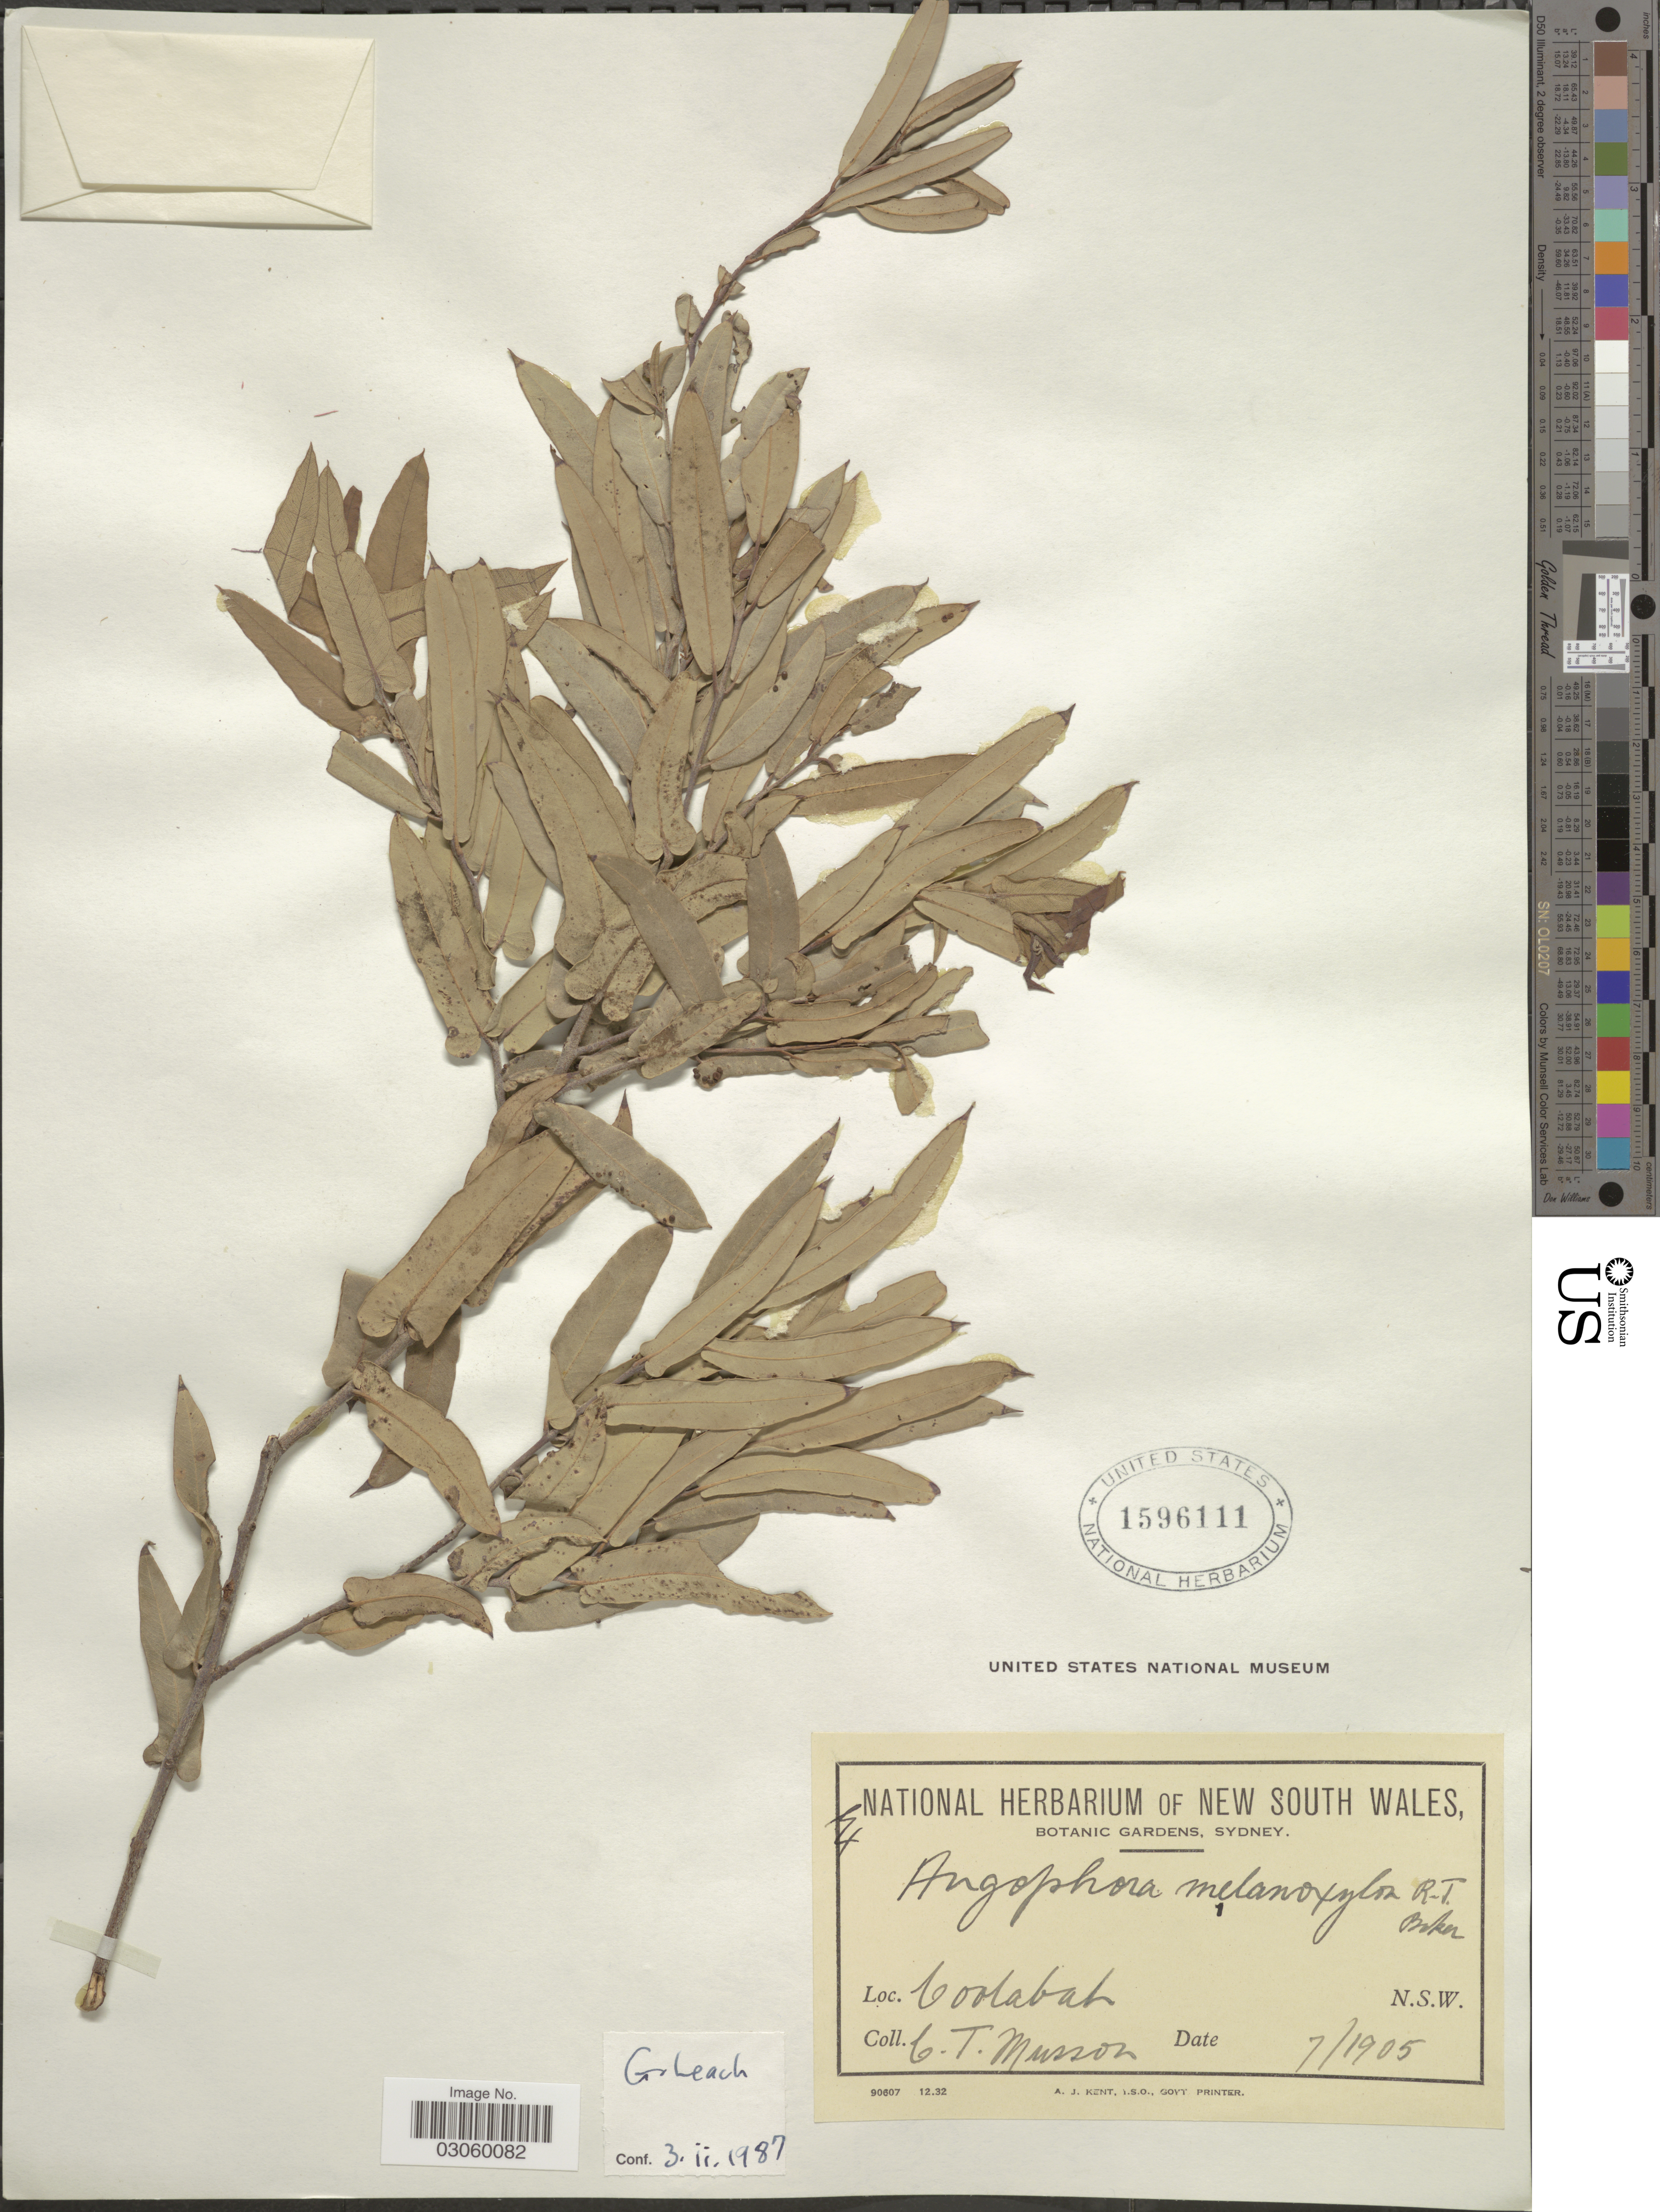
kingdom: Plantae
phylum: Tracheophyta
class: Magnoliopsida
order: Myrtales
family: Myrtaceae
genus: Angophora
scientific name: Angophora melanoxylon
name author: F. Muell. ex R.T. Baker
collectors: C. Musson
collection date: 1905-07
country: Australia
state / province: New South Wales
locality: Coolabah.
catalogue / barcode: US 1596111